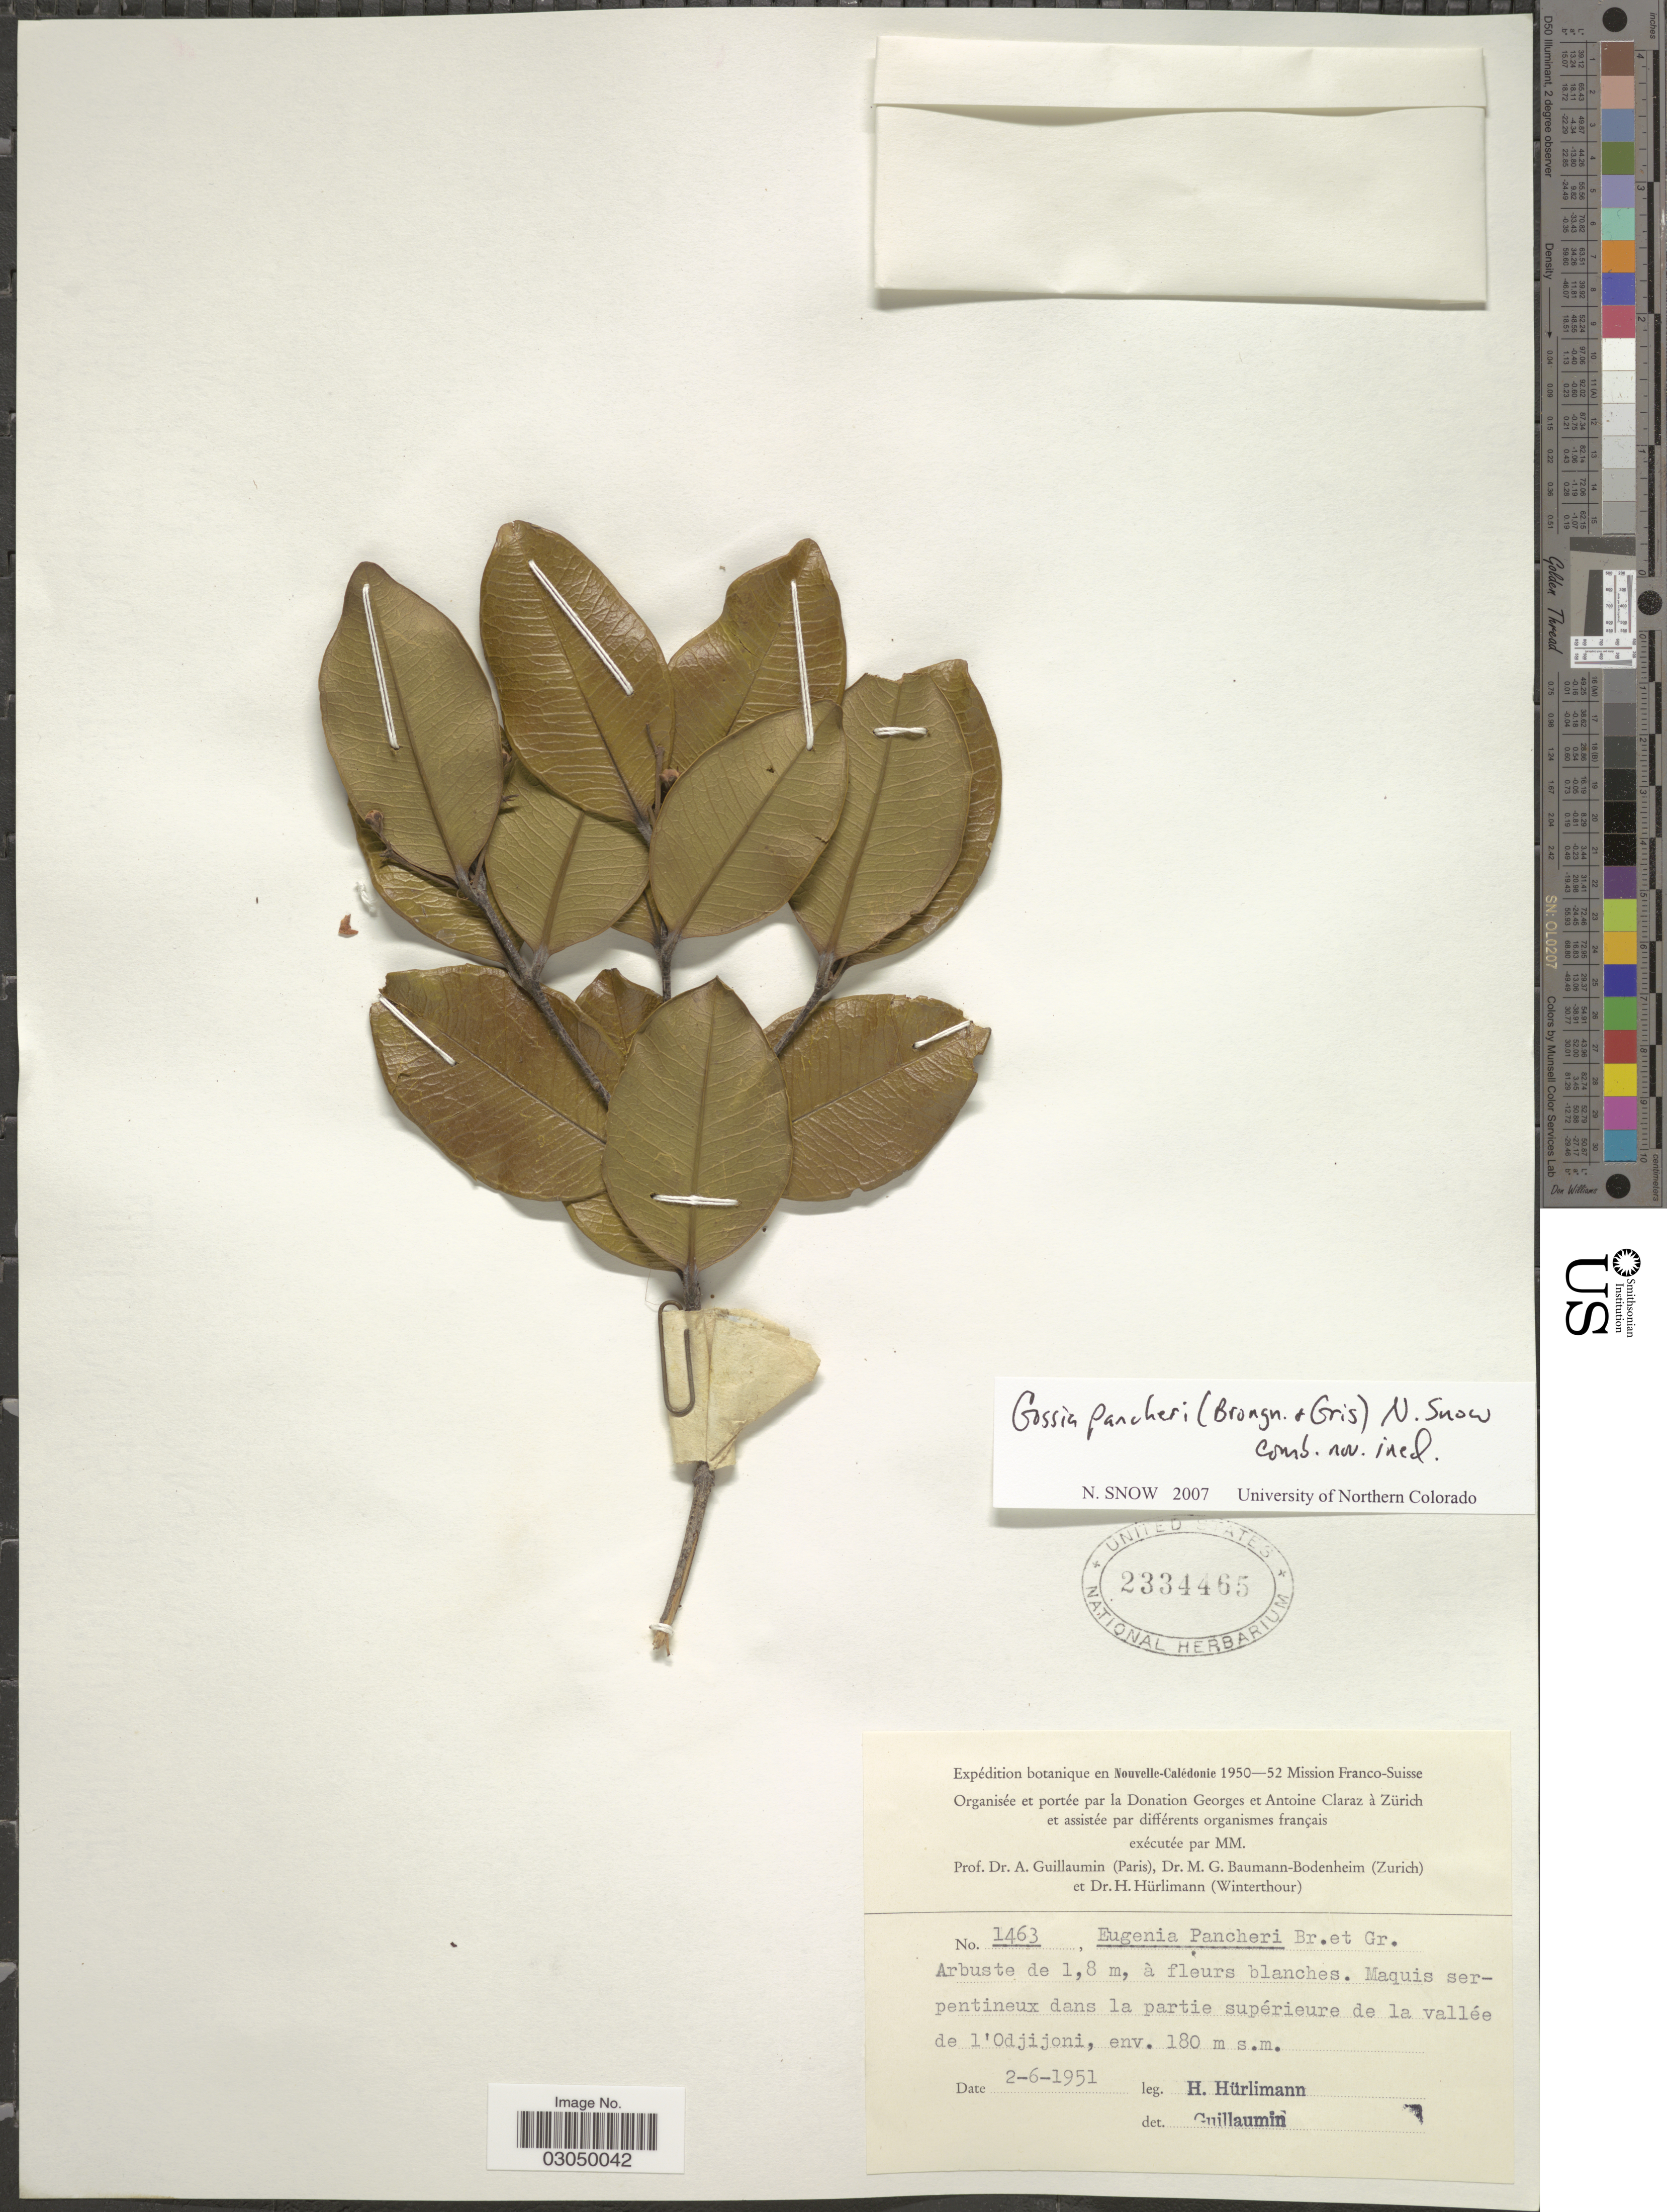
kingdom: Plantae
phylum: Tracheophyta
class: Magnoliopsida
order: Myrtales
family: Myrtaceae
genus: Gossia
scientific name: Gossia pancheri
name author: (Brongn. & Gris) N. Snow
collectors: H. Hürlimann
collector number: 1463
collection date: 1951-06-02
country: New Caledonia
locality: En Nouvelle-Calédonie. Maquis serpentineux dans la partie supérieure de la vallée de l'Odjijoni.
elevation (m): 180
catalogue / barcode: US 2334465